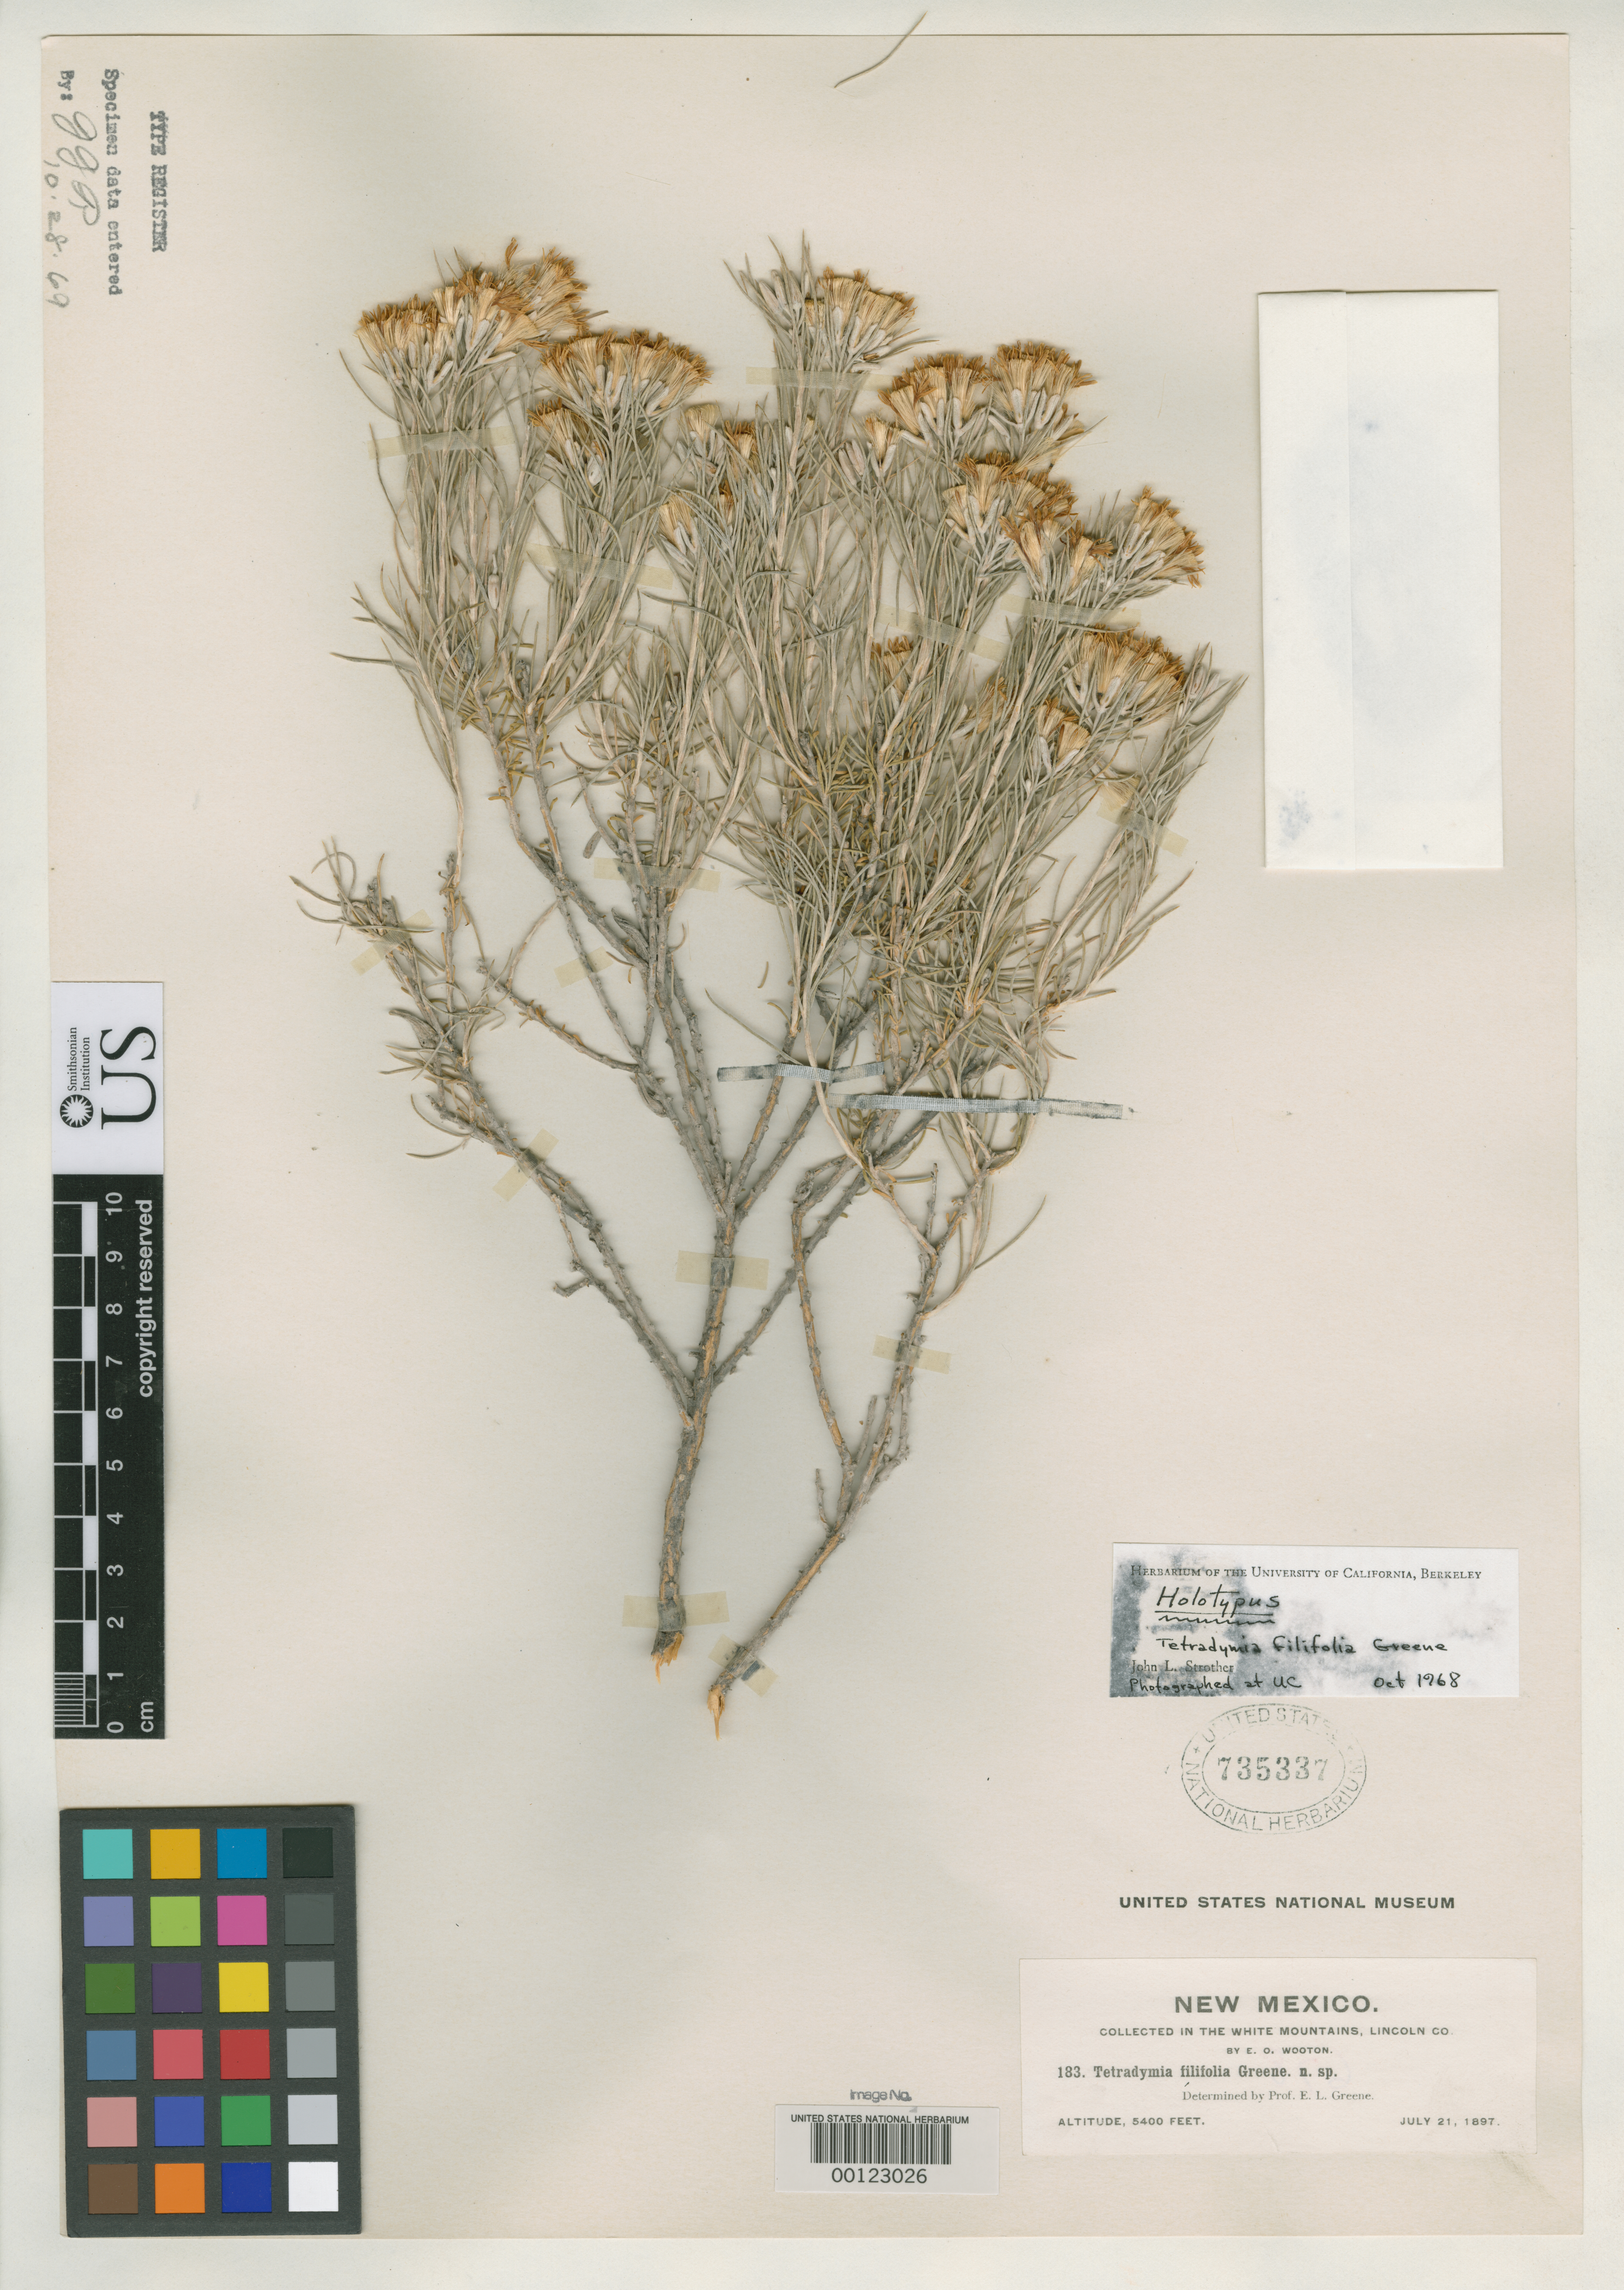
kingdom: Plantae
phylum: Tracheophyta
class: Magnoliopsida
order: Asterales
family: Asteraceae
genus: Tetradymia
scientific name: Tetradymia filifolia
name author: Greene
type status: Holotype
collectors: E. O. Wooton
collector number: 183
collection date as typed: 21 Jul 1897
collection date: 1897-07-21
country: United States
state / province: New Mexico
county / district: Lincoln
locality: White Mountains; alt. 5400 ft.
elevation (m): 1646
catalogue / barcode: US 735337